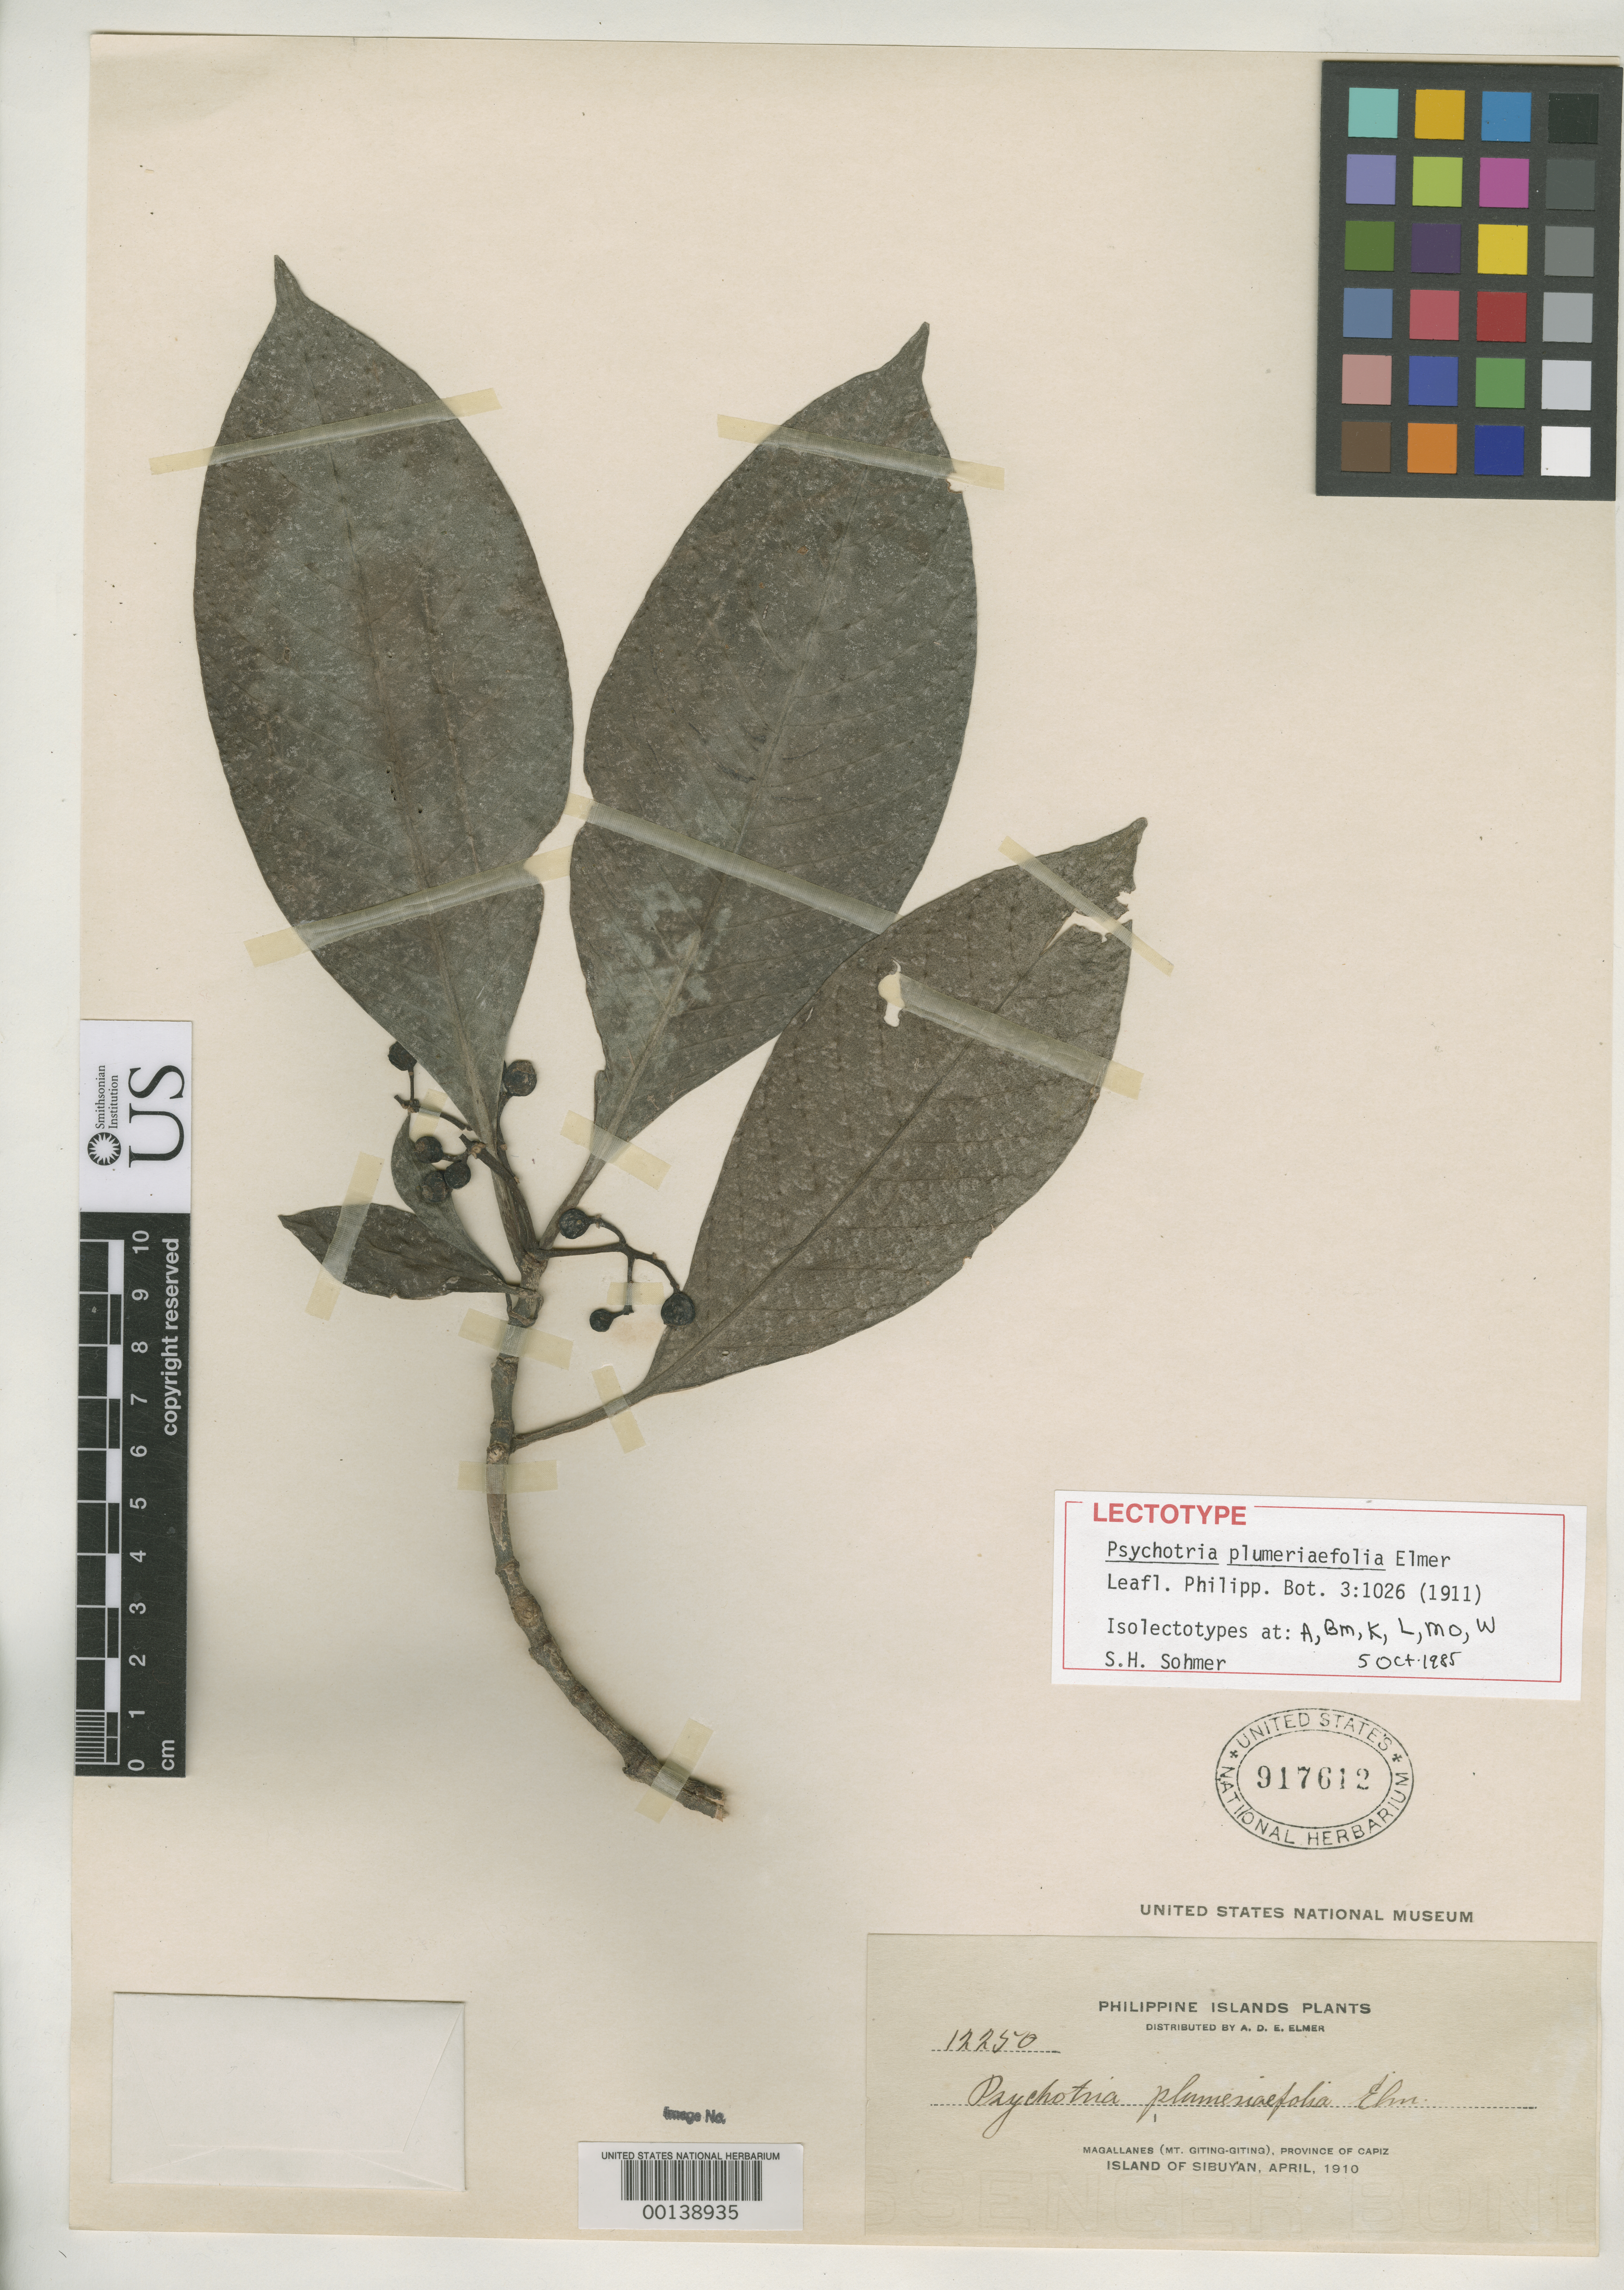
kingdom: Plantae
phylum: Tracheophyta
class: Magnoliopsida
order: Gentianales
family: Rubiaceae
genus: Psychotria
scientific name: Psychotria plumeriaefolia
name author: Elmer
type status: Isotype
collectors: A. D. E. Elmer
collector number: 12250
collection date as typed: Apr 1910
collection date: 1910-04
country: Philippines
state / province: Mimaropa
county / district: Romblon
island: Sibuyan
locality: Magallanes (Mt. Giting-Giting), Province of Capiz, Island of Sibuyan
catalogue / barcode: US 917612